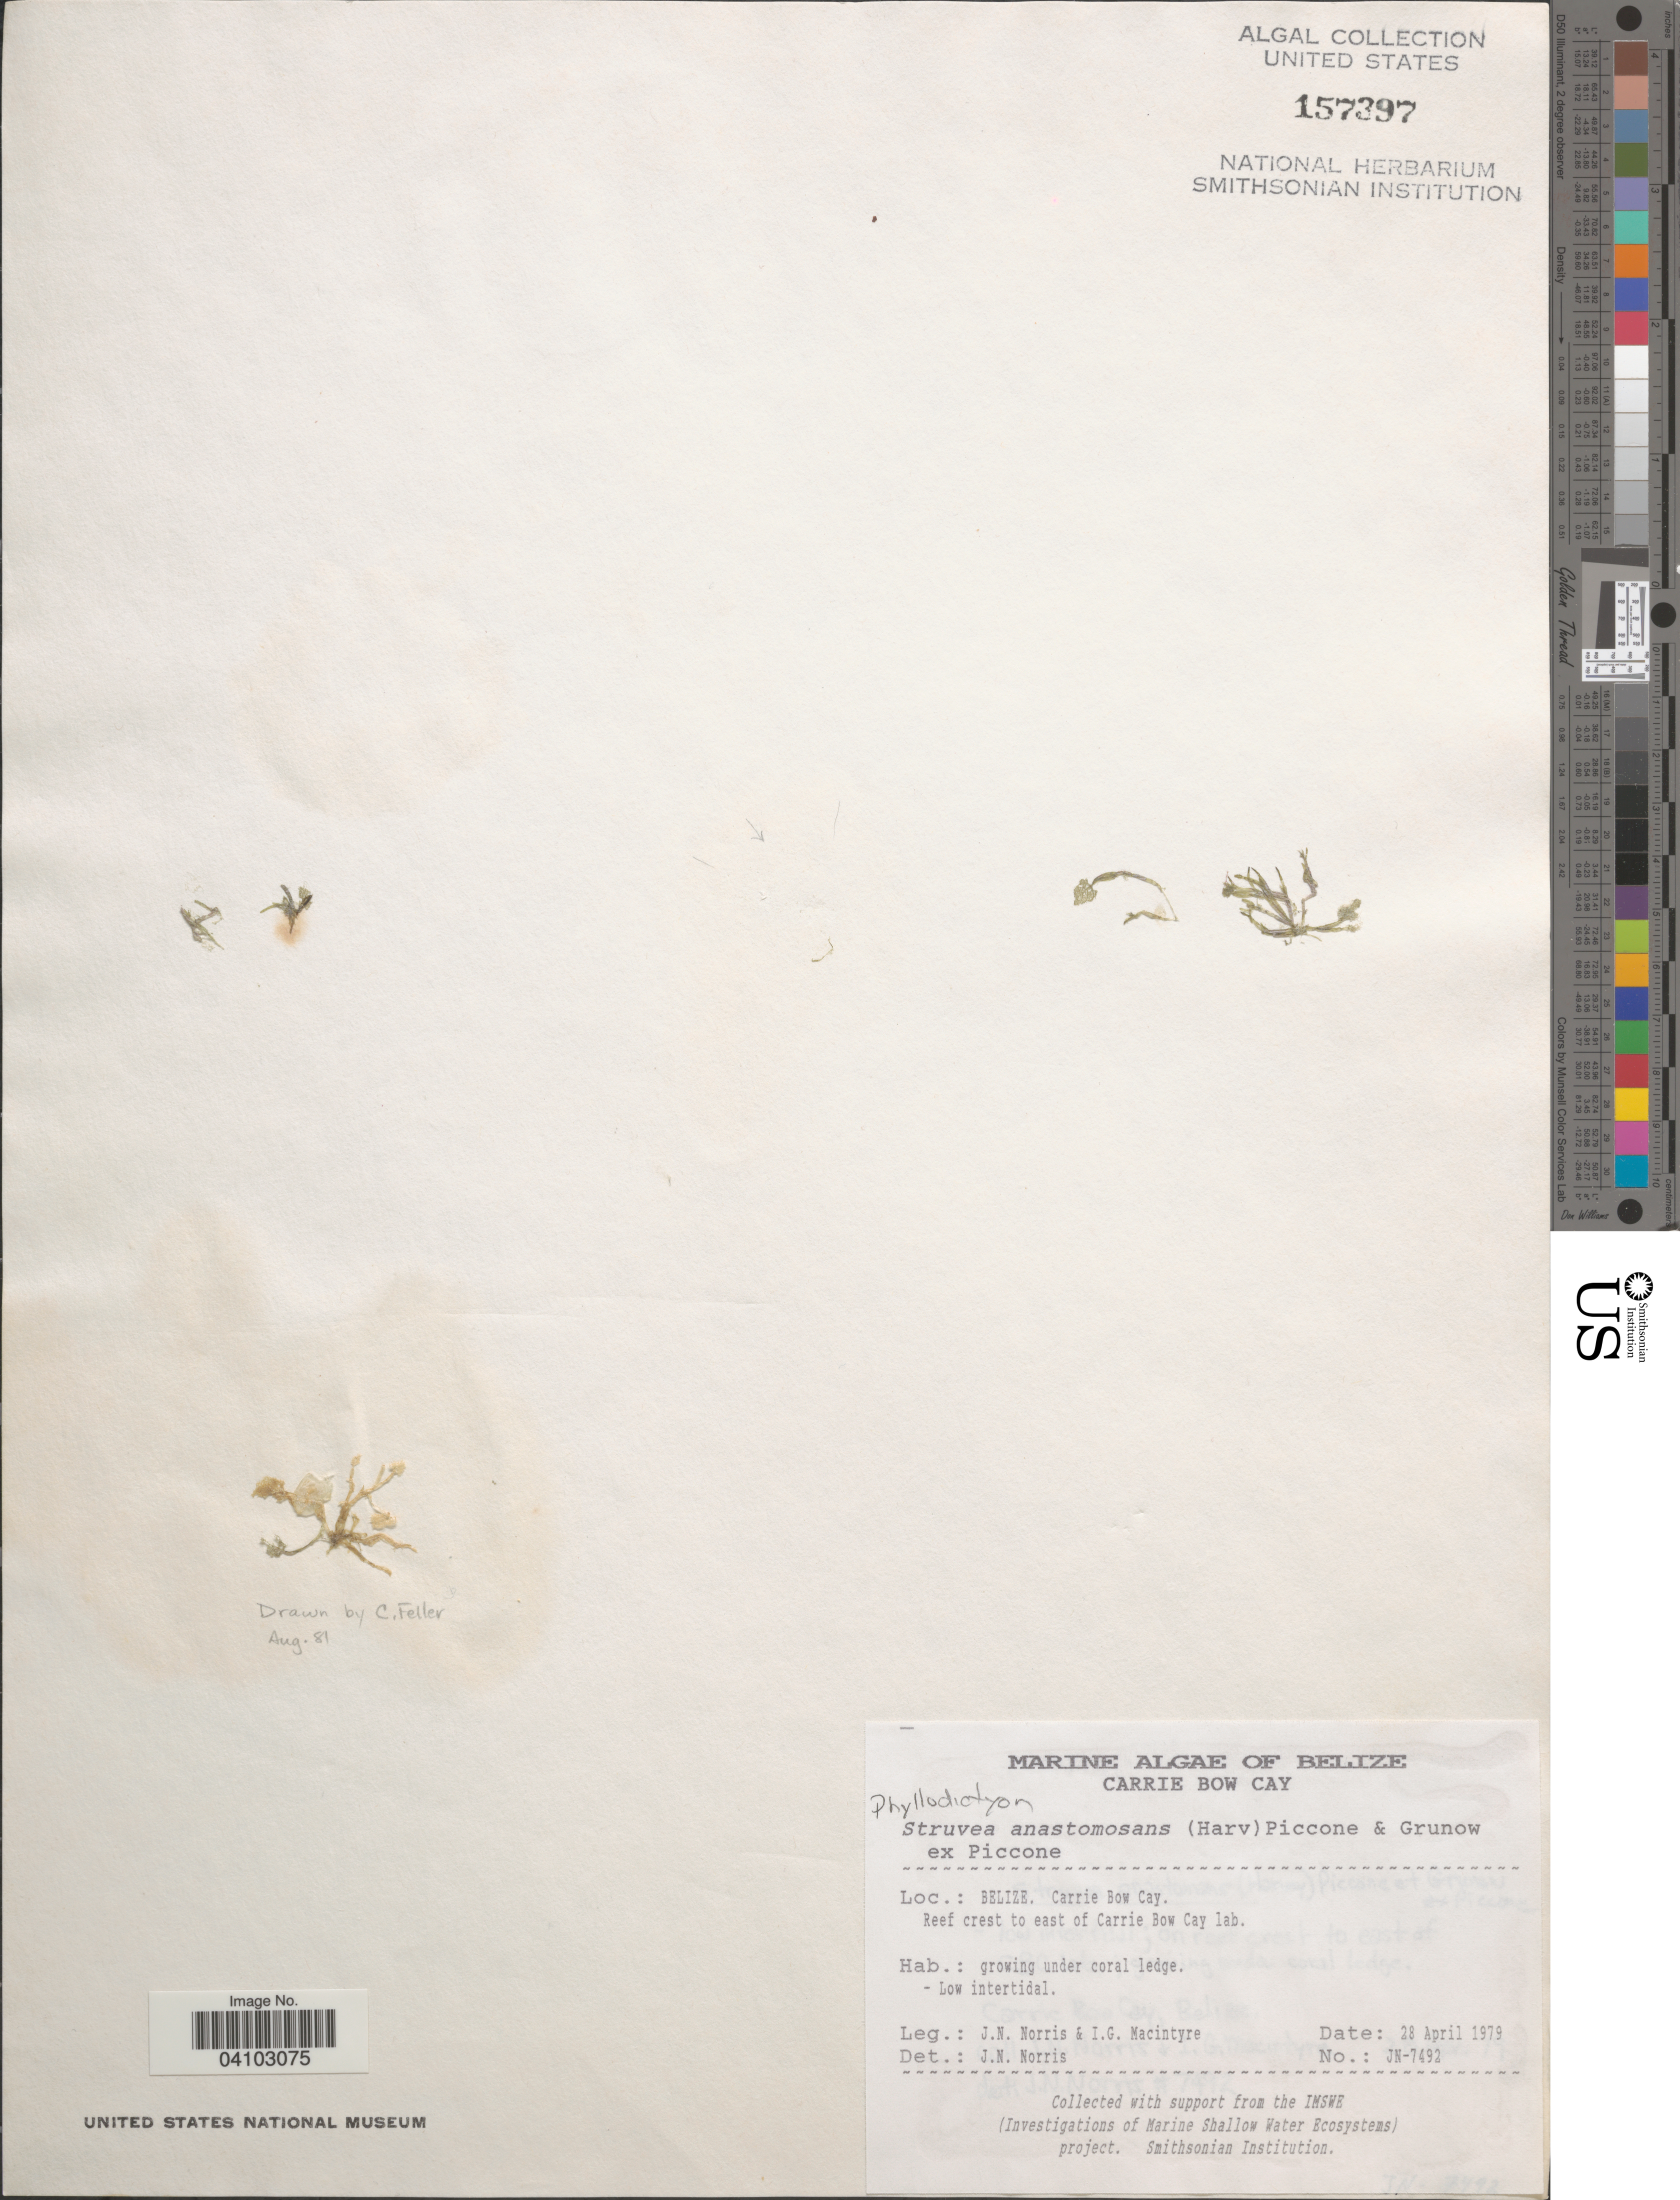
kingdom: Plantae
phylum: Chlorophyta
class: Ulvophyceae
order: Siphonocladales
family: Boodleaceae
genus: Phyllodictyon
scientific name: Phyllodictyon anastomosans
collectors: J. Norris & I. Macintyre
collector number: JN-7492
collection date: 1979-04-28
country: Belize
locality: Carrie Bow Cay. Reef crest to east of Carrie Bow Cay lab.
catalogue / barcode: US 157397